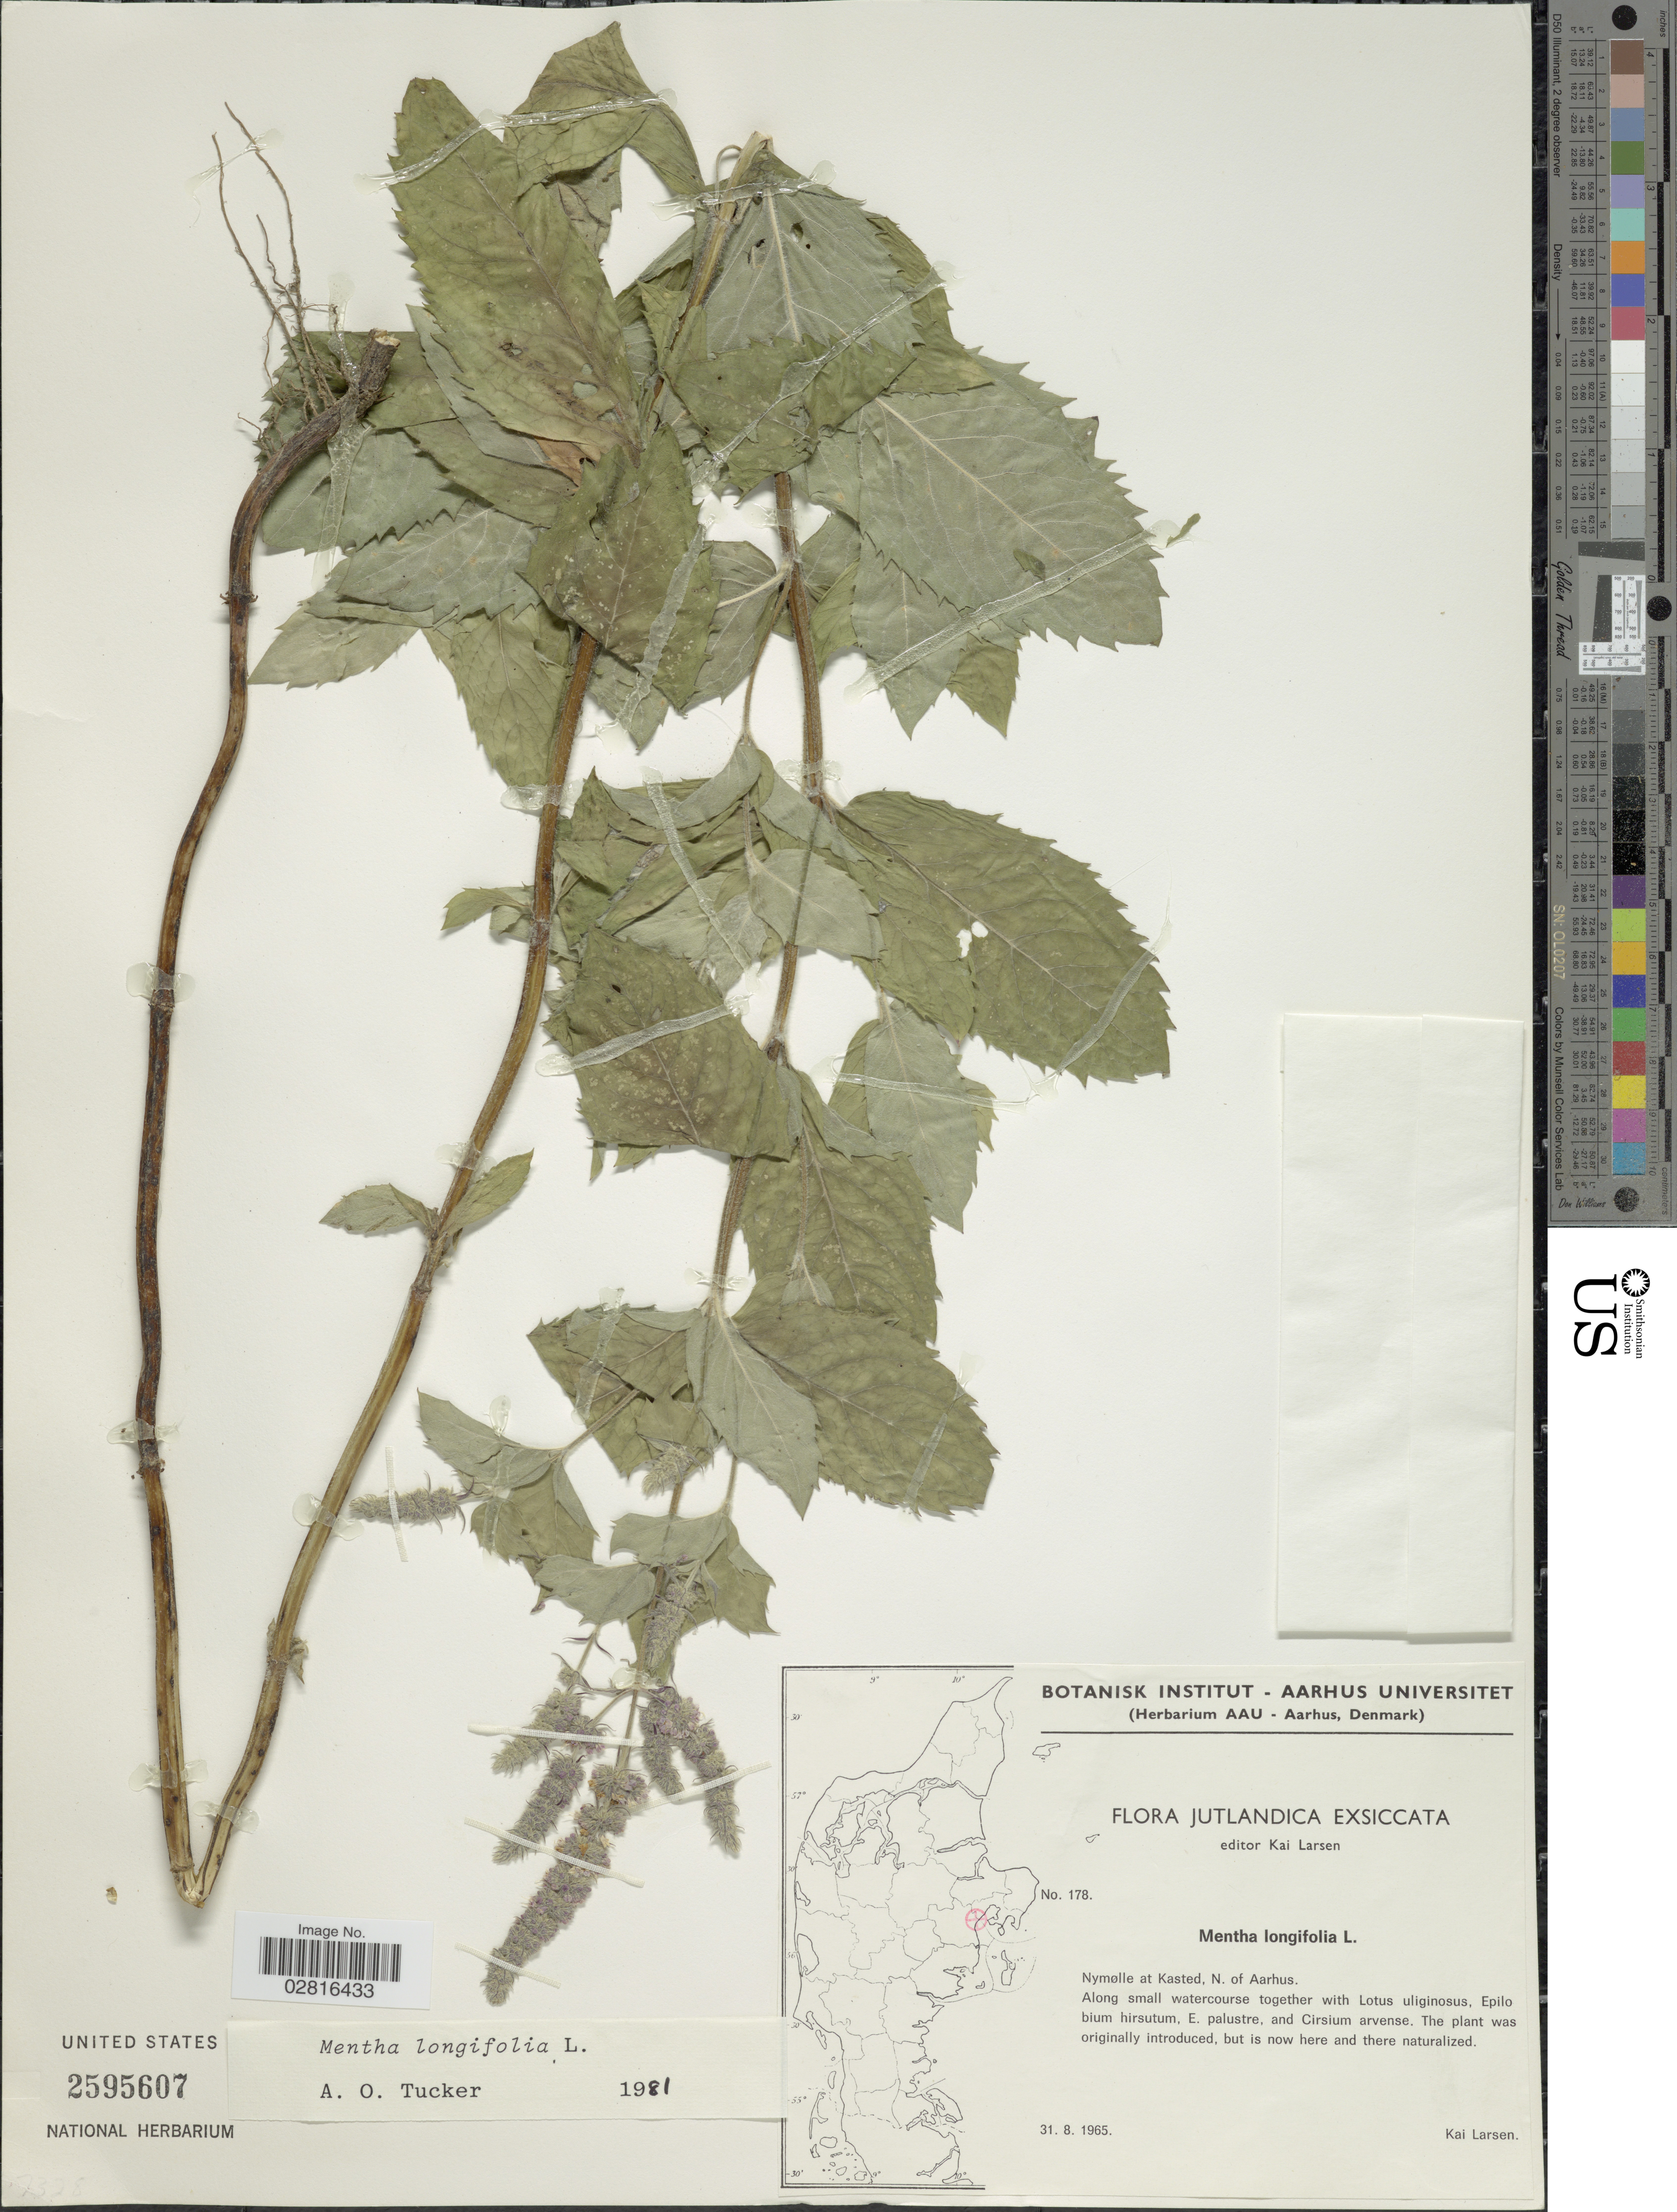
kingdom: Plantae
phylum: Tracheophyta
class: Magnoliopsida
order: Lamiales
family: Lamiaceae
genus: Mentha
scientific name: Mentha longifolia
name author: (L.) L.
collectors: K. Larsen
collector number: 178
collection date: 1965-08-31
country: Denmark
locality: Jutlandica. Nymølle at Kasted, N. of Aarhus.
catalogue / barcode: US 2595607